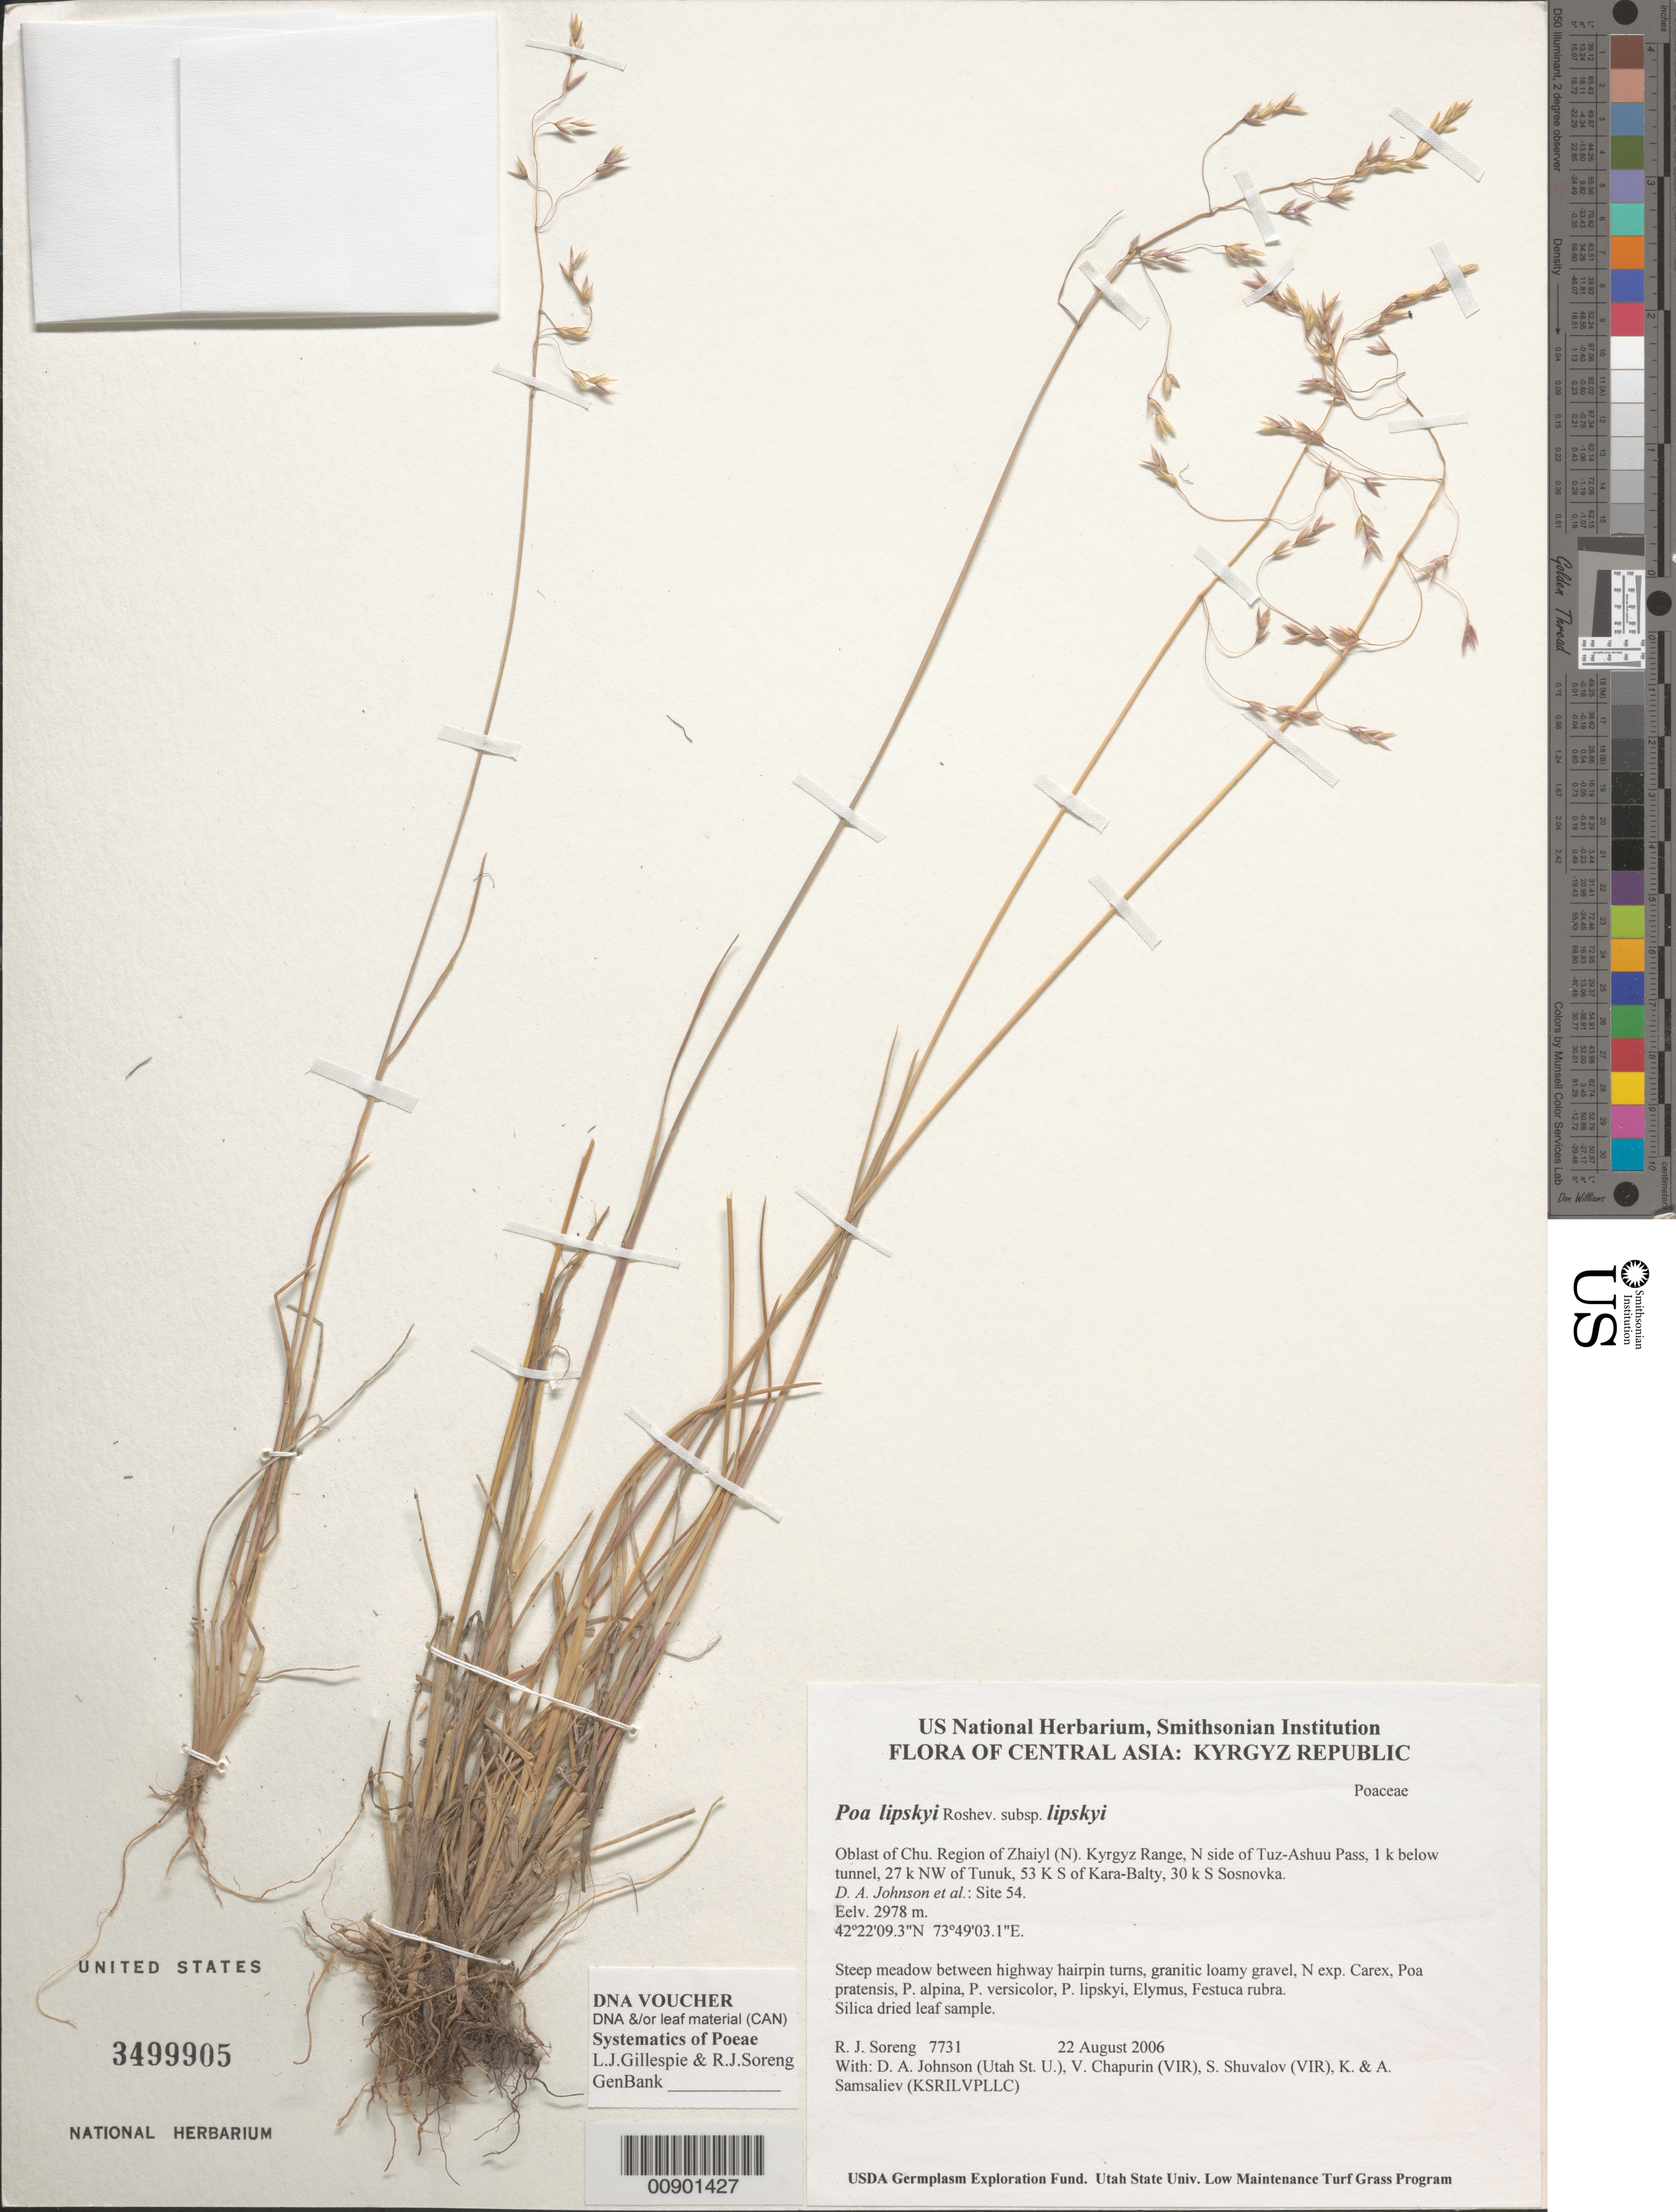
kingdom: Plantae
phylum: Tracheophyta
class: Liliopsida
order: Poales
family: Poaceae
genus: Poa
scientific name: Poa lipskyi subsp. lipskyi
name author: Roshev.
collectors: R. J. Soreng, D. Johnson, S. Shuvalov, V. Chapurin, K. Samsaliev & A. Samsaliev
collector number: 7731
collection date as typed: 22 Aug 2006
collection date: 2006-08-22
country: Kyrgyzstan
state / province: Chu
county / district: Zhaiyl (N)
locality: Kyrgyz Range, N side of Tuz-Ashuu Pass, 1 km below tunnel, 27 km NW of Tunuk, 53 km S of Kara-Balty, 30 km S Sosnovka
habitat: Steep meadow between highway hairpin turns, granitic loamy gravel, N exp.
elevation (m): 2978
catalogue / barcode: US 3499905